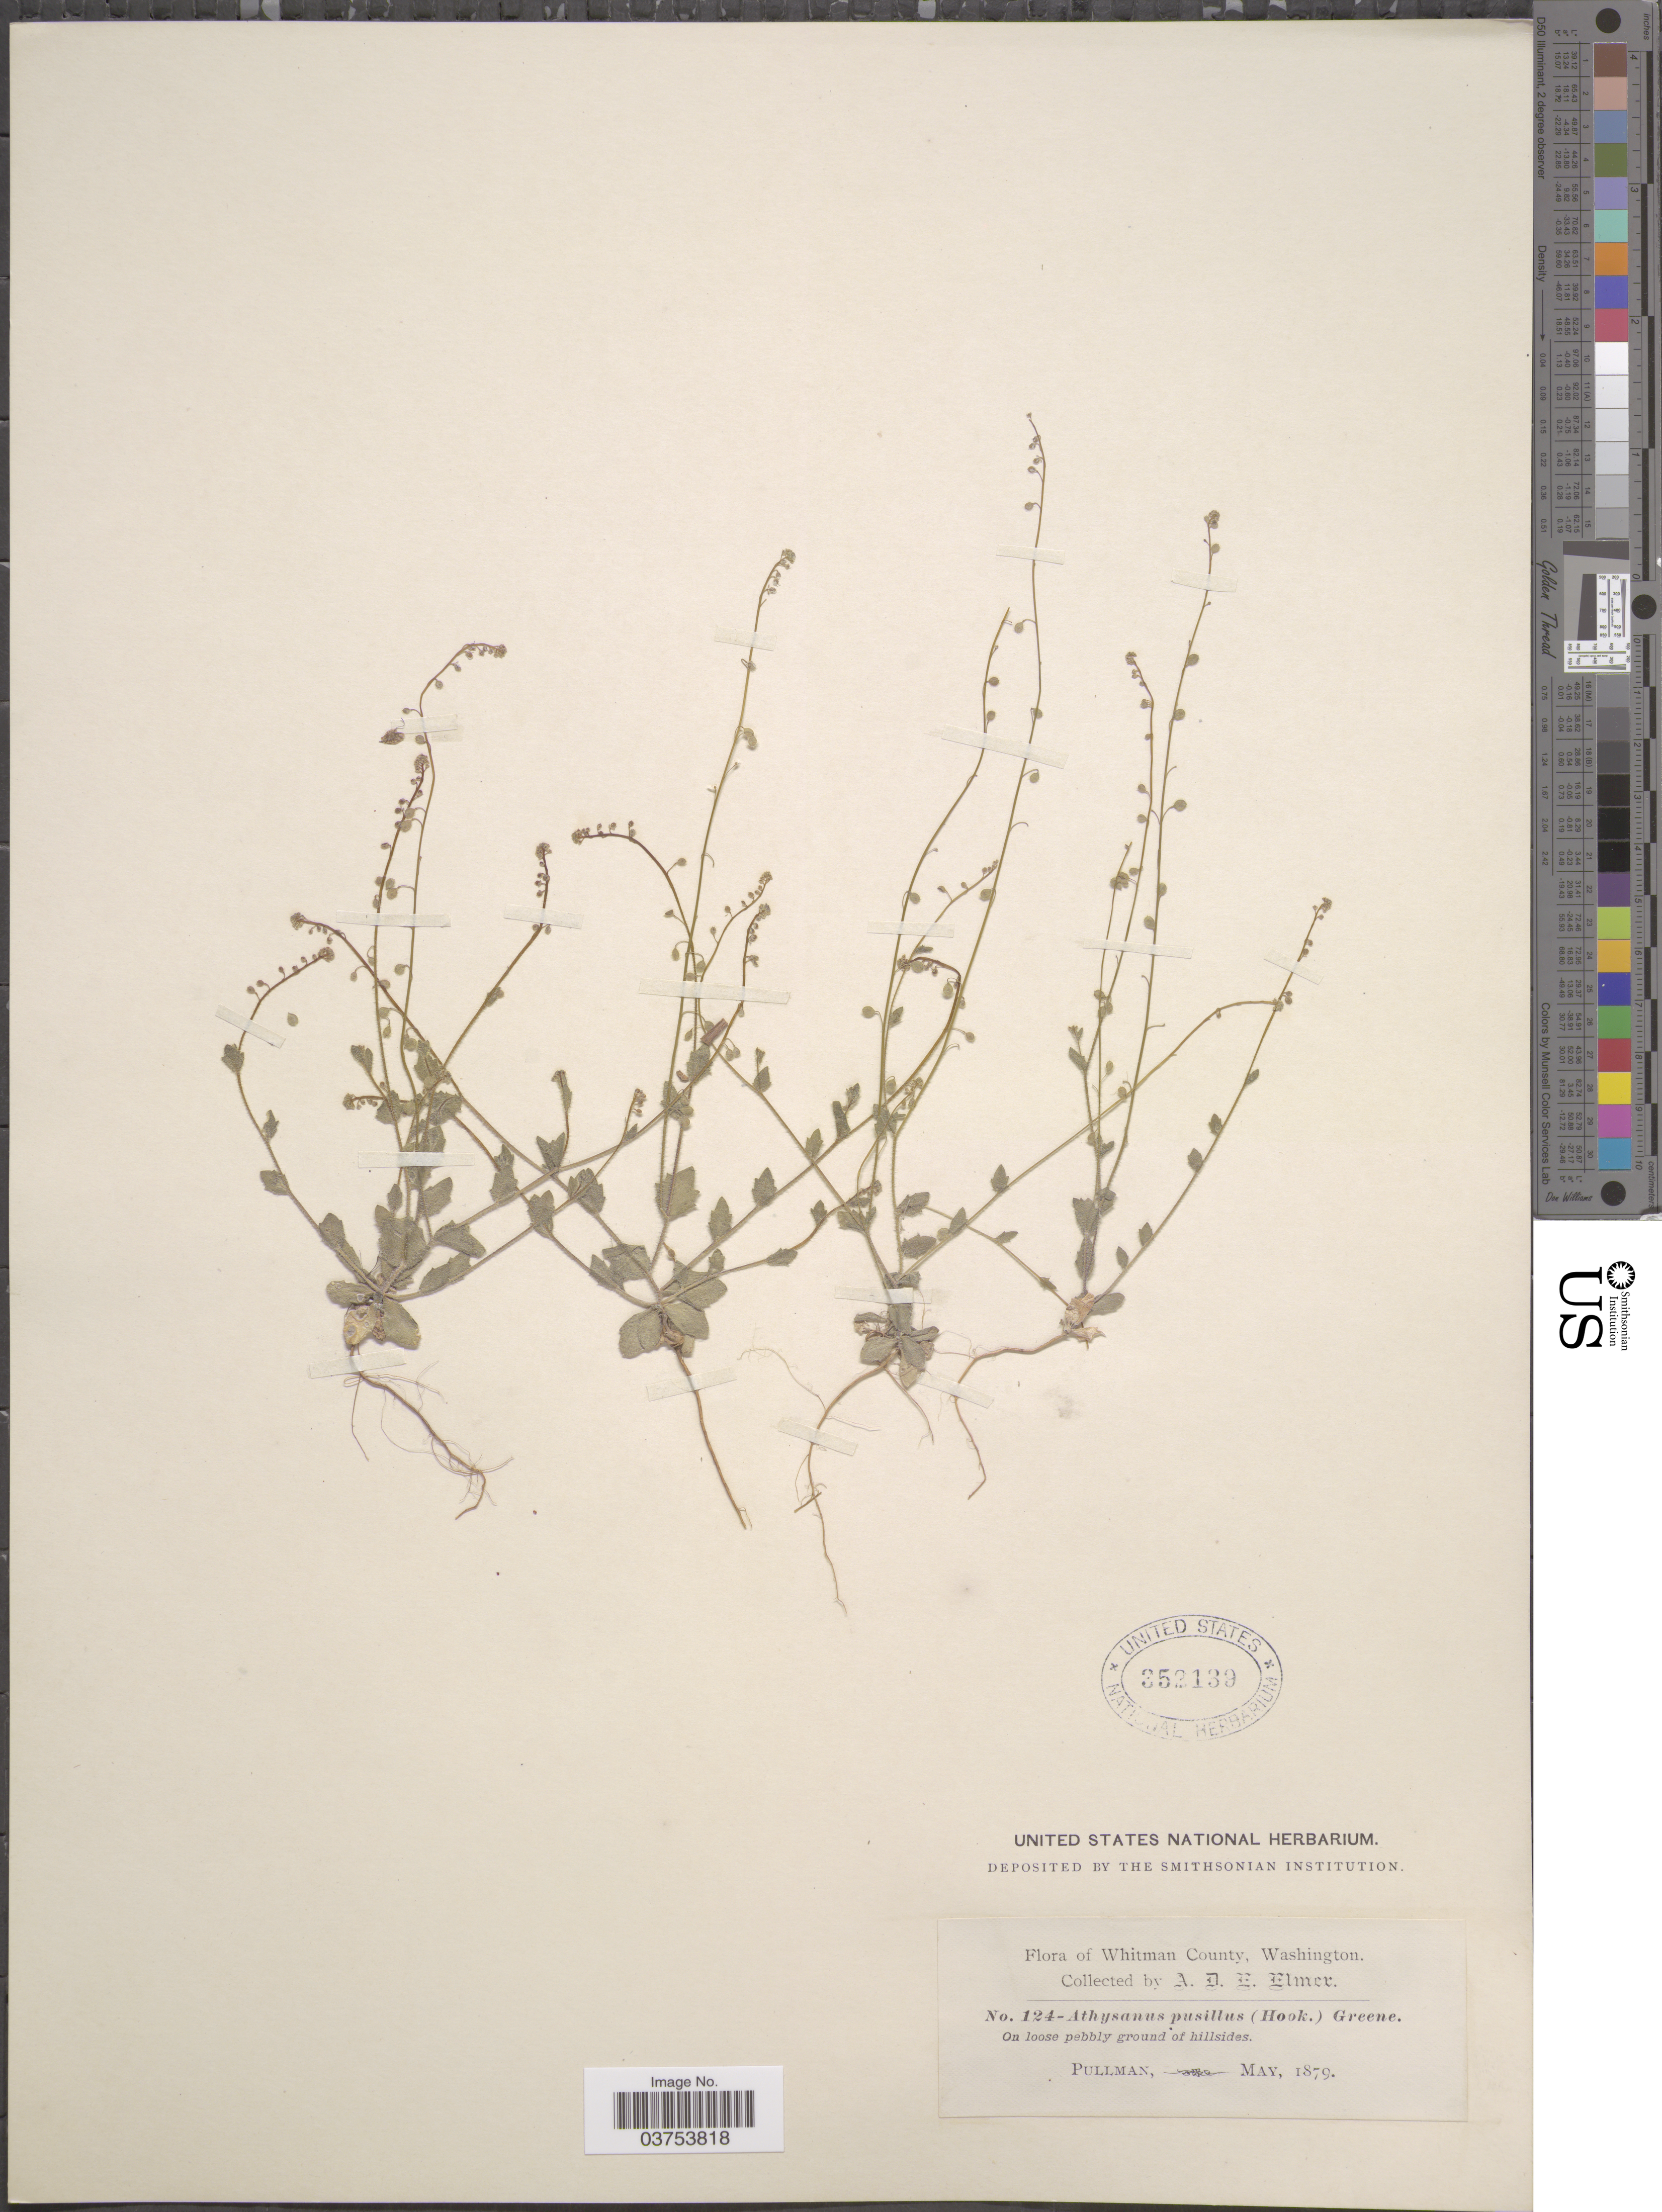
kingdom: Plantae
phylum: Tracheophyta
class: Magnoliopsida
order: Brassicales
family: Brassicaceae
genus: Athysanus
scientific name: Athysanus pusillus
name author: (Hook.) Greene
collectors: A. D. E. Elmer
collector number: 124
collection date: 1879-05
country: United States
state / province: Washington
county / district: Whitman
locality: Whitman County. Pullman.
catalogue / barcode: US 352139